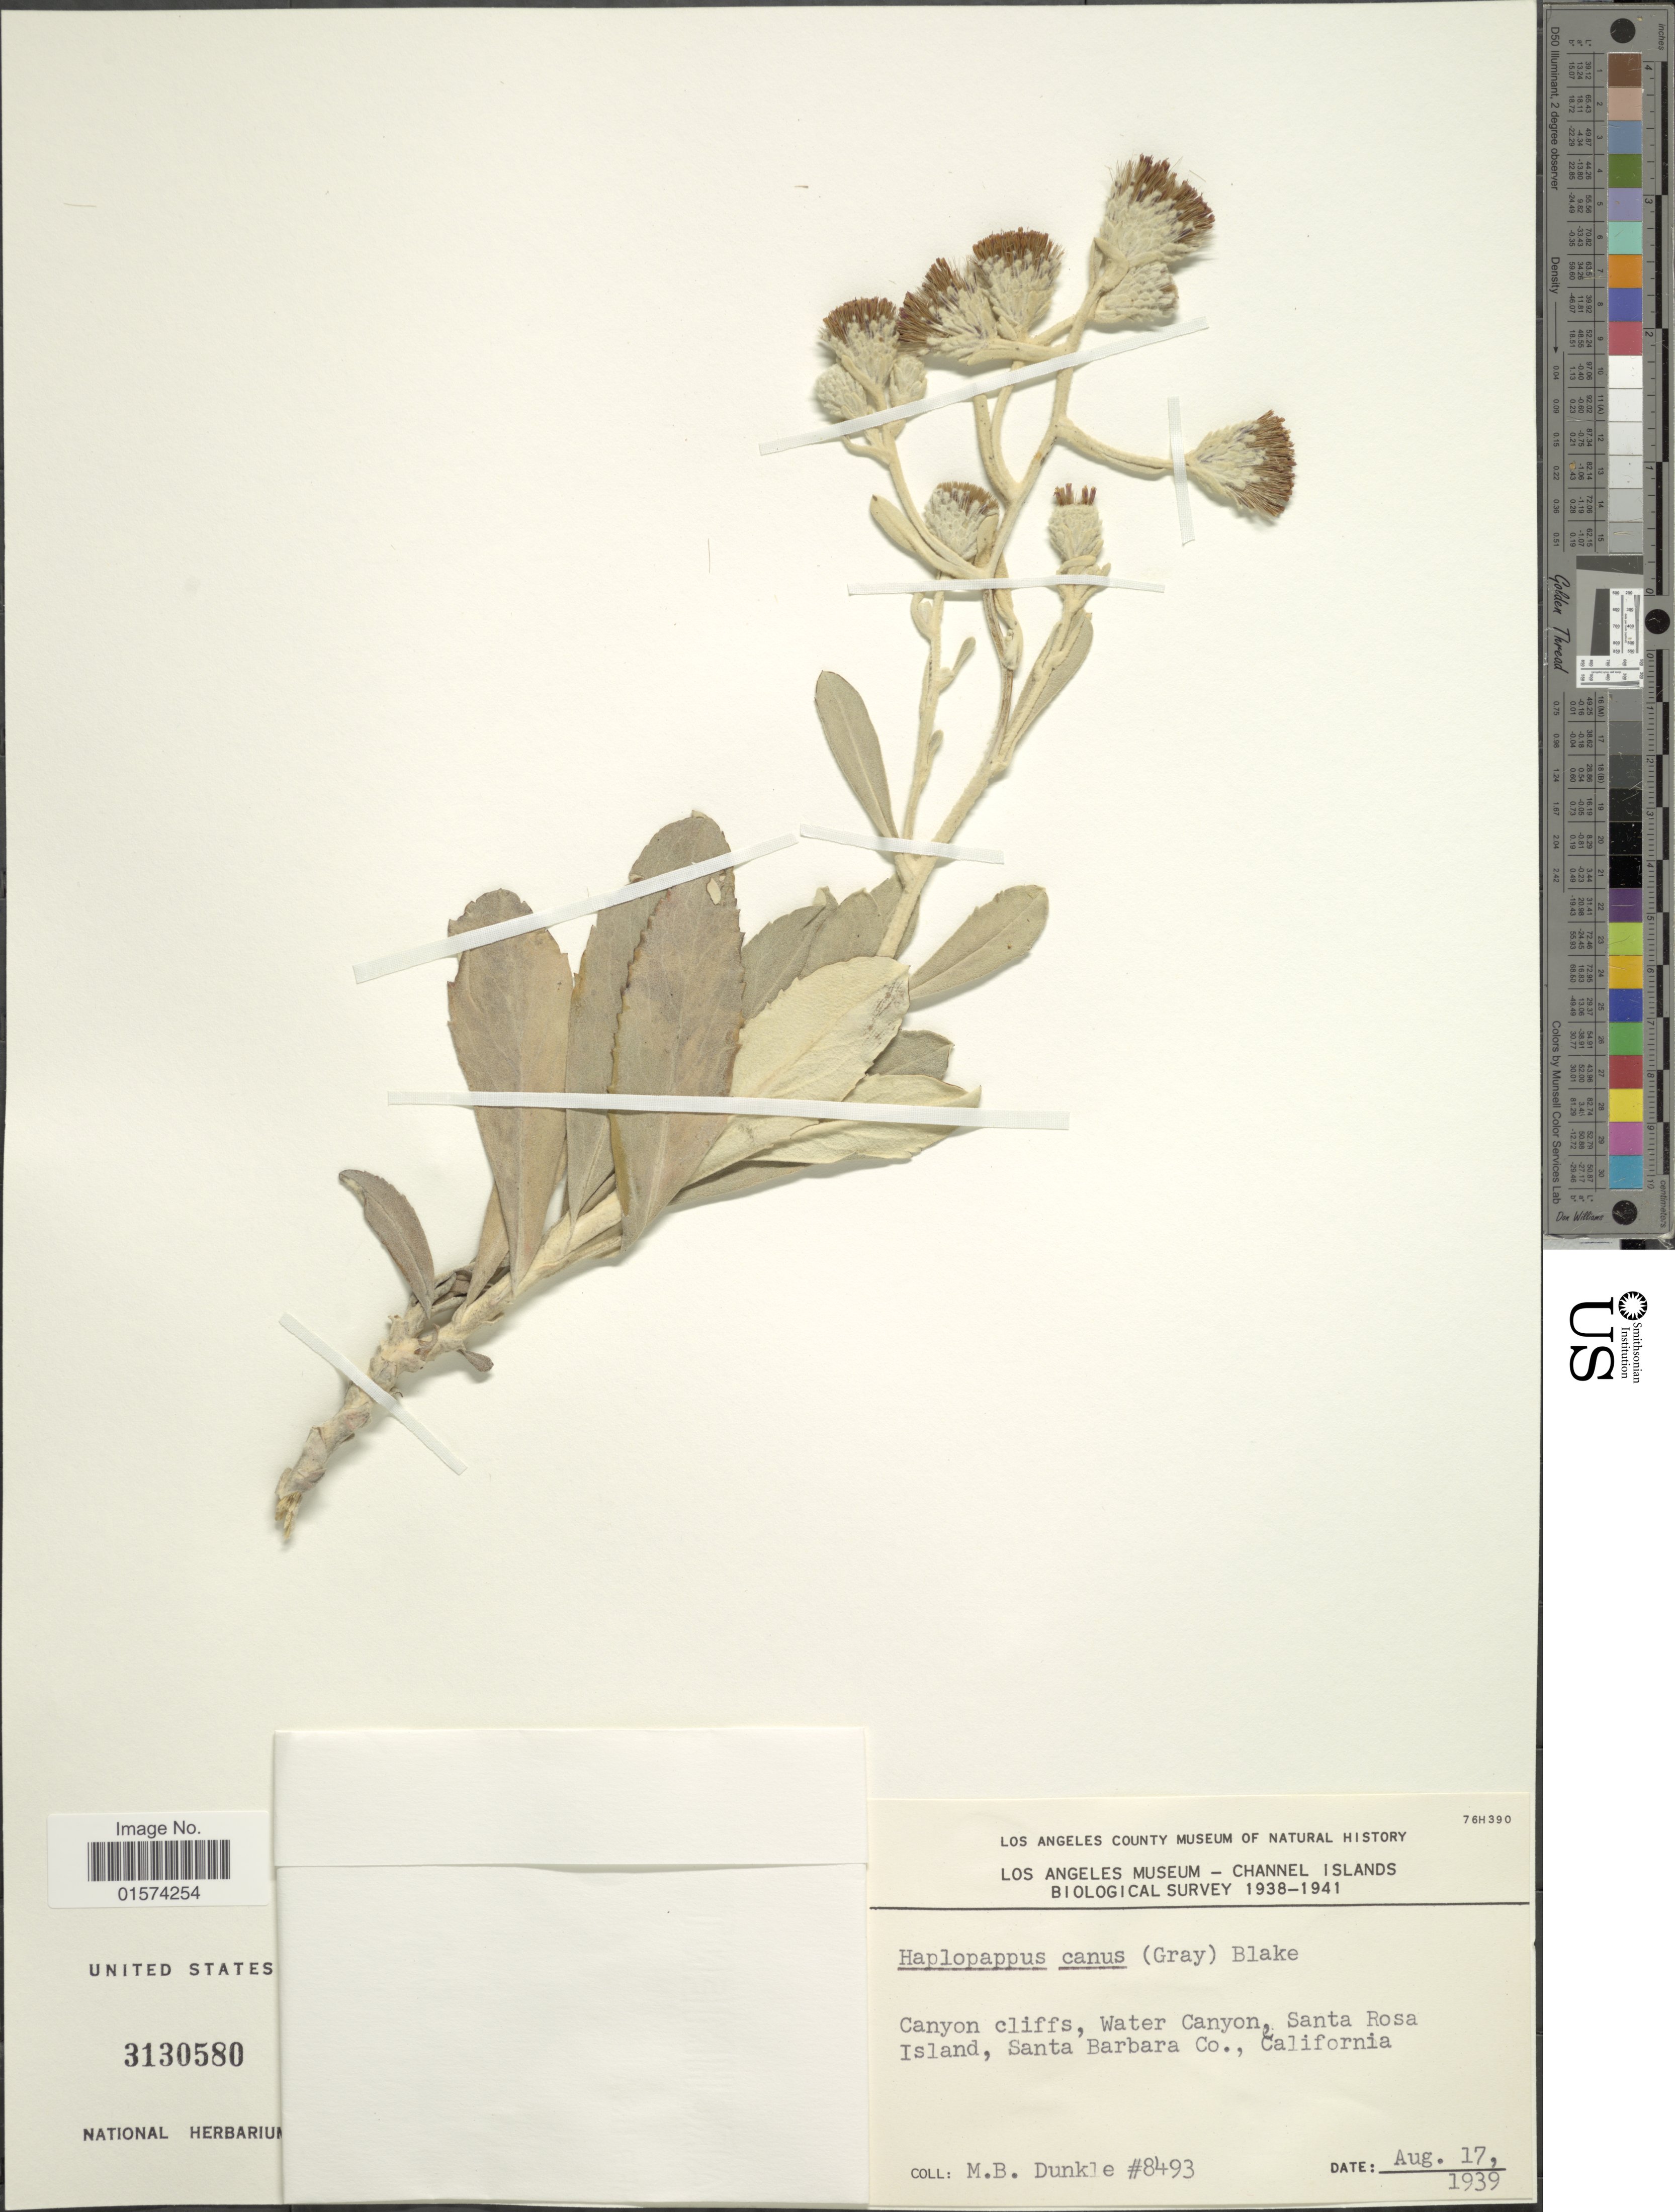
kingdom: Plantae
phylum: Tracheophyta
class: Magnoliopsida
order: Asterales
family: Asteraceae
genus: Hazardia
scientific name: Hazardia cana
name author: (A. Gray) Greene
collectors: M. Dunkle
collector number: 8493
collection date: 1939-08-17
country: United States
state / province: California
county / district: Santa Barbara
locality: Canyon cliffs, Water Canyon, Santa Rosa Island, Santa Barbara Co.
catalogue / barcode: US 3130580